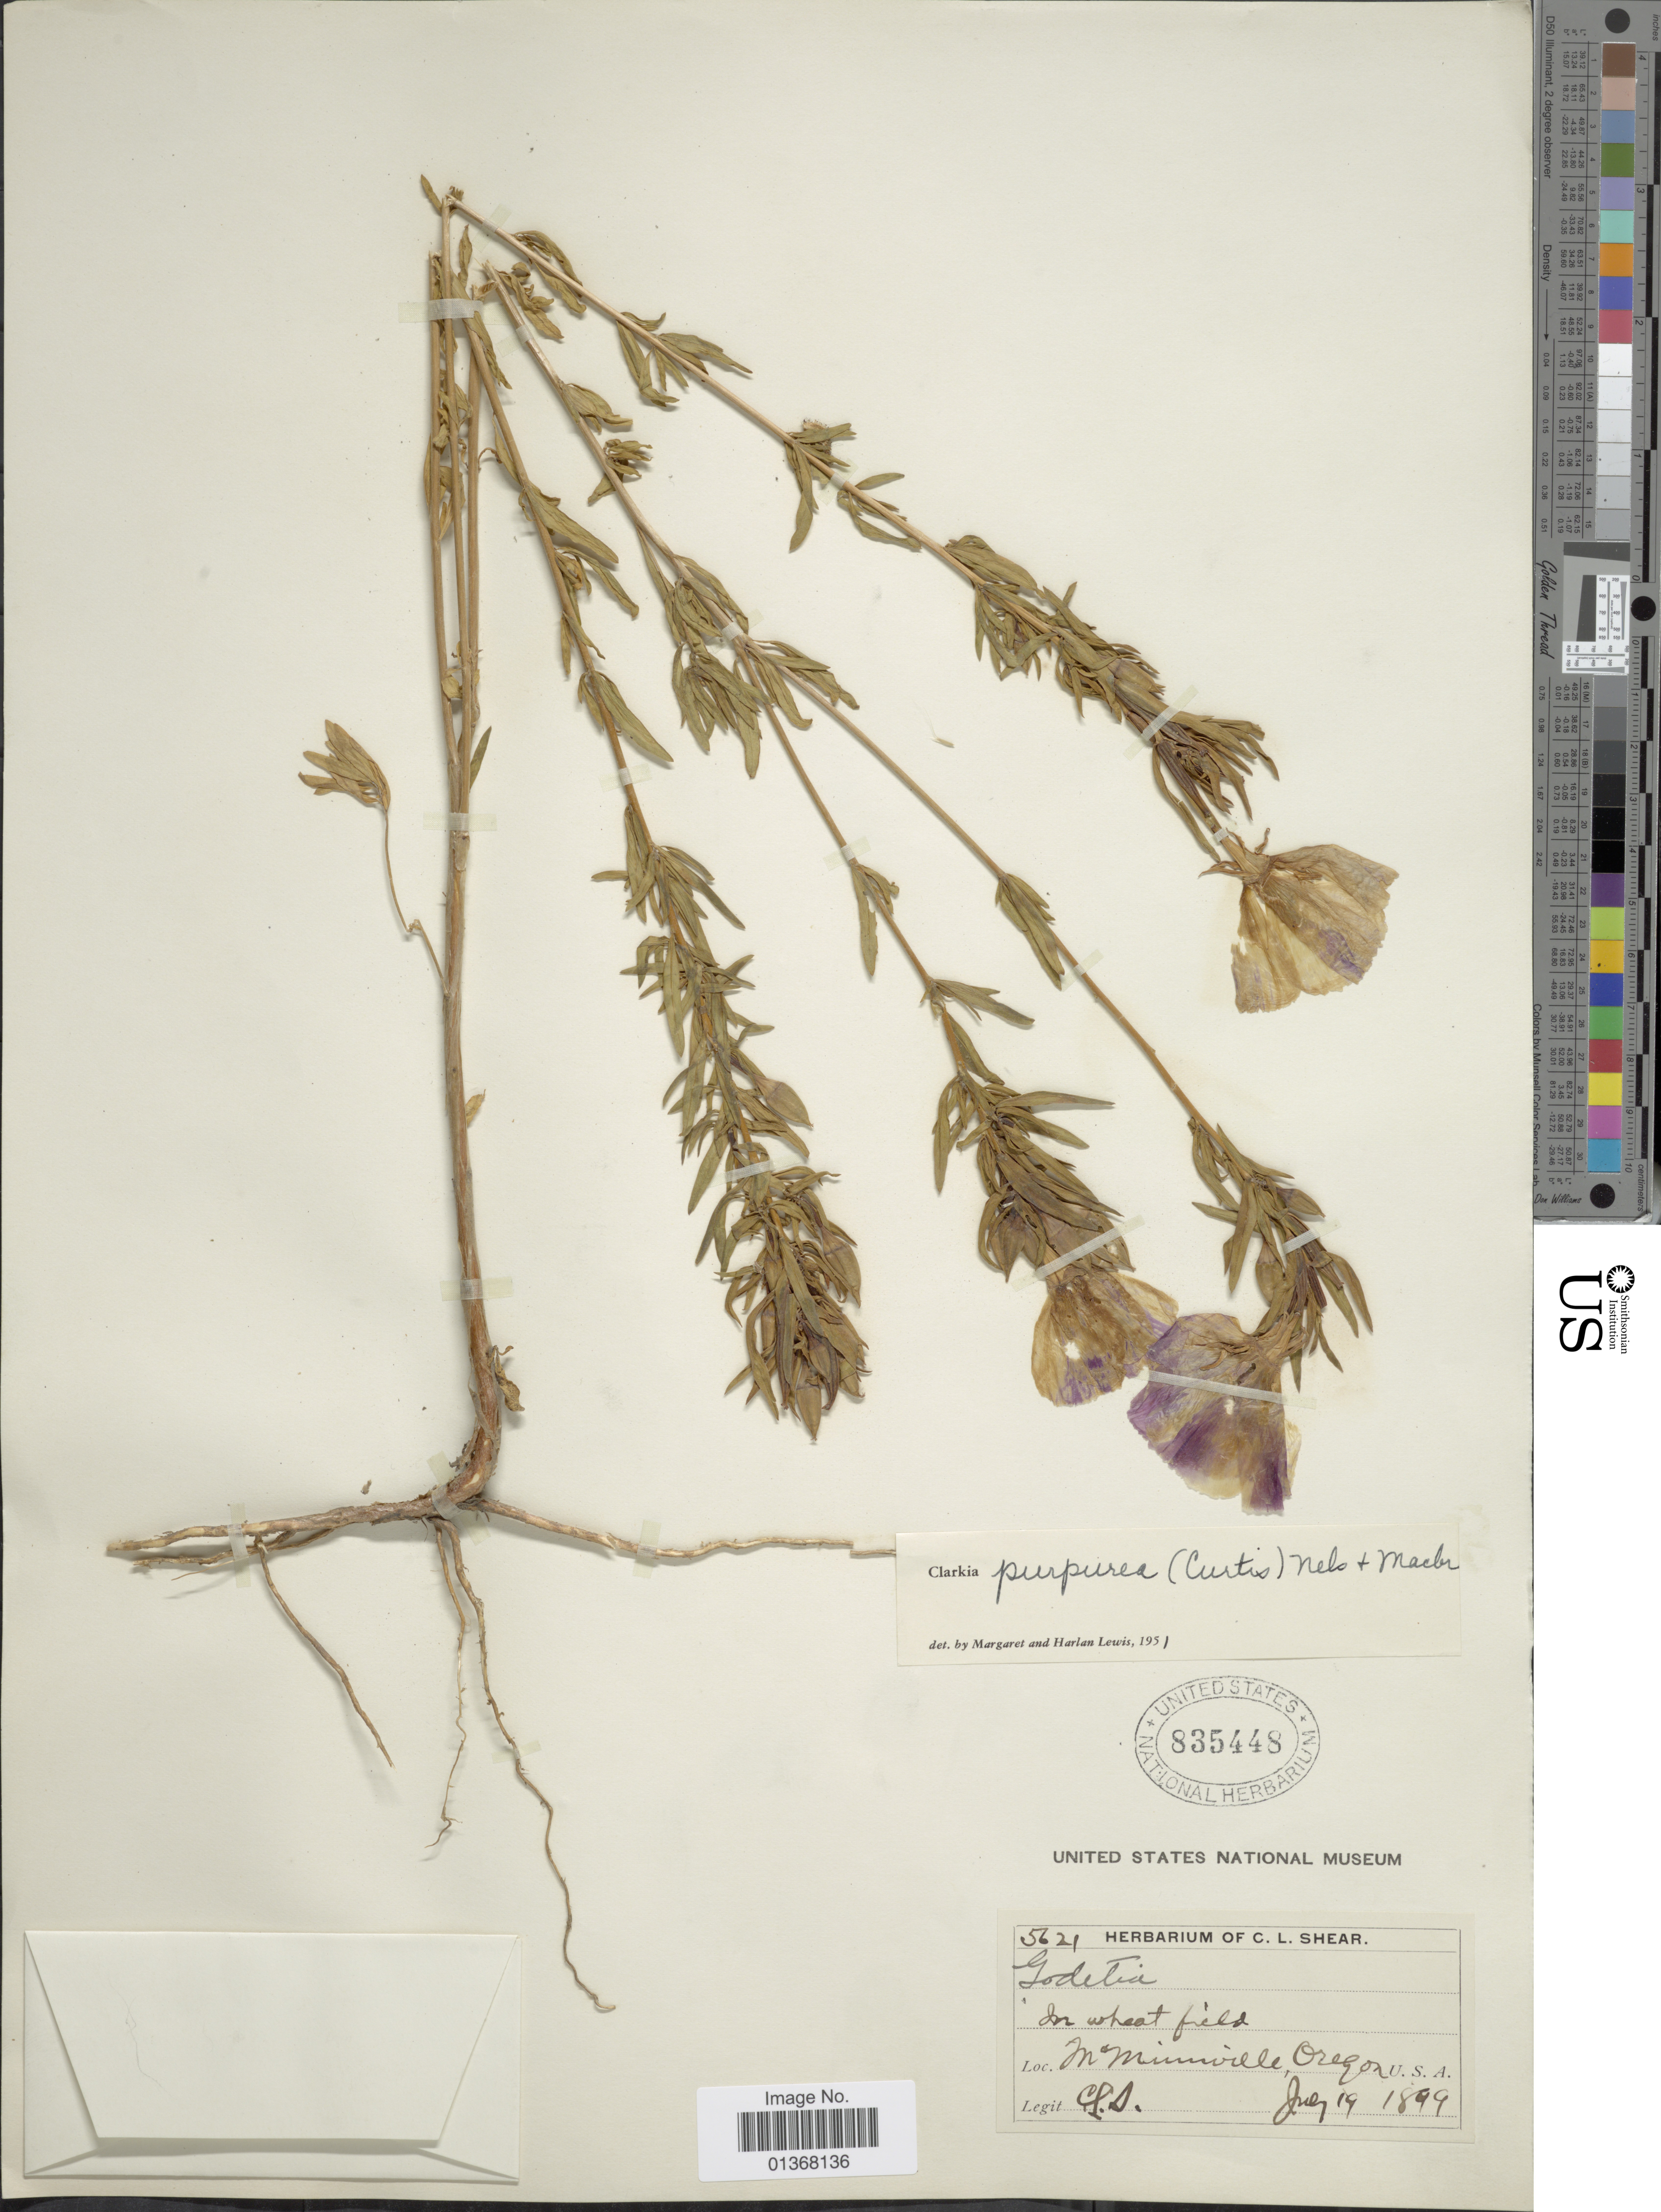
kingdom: Plantae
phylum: Tracheophyta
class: Magnoliopsida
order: Myrtales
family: Onagraceae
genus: Clarkia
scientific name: Clarkia pulchella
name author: Pursh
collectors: C. L. Shear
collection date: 1899-07-19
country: United States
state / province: Oregon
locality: In Minnville.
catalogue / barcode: US 835448